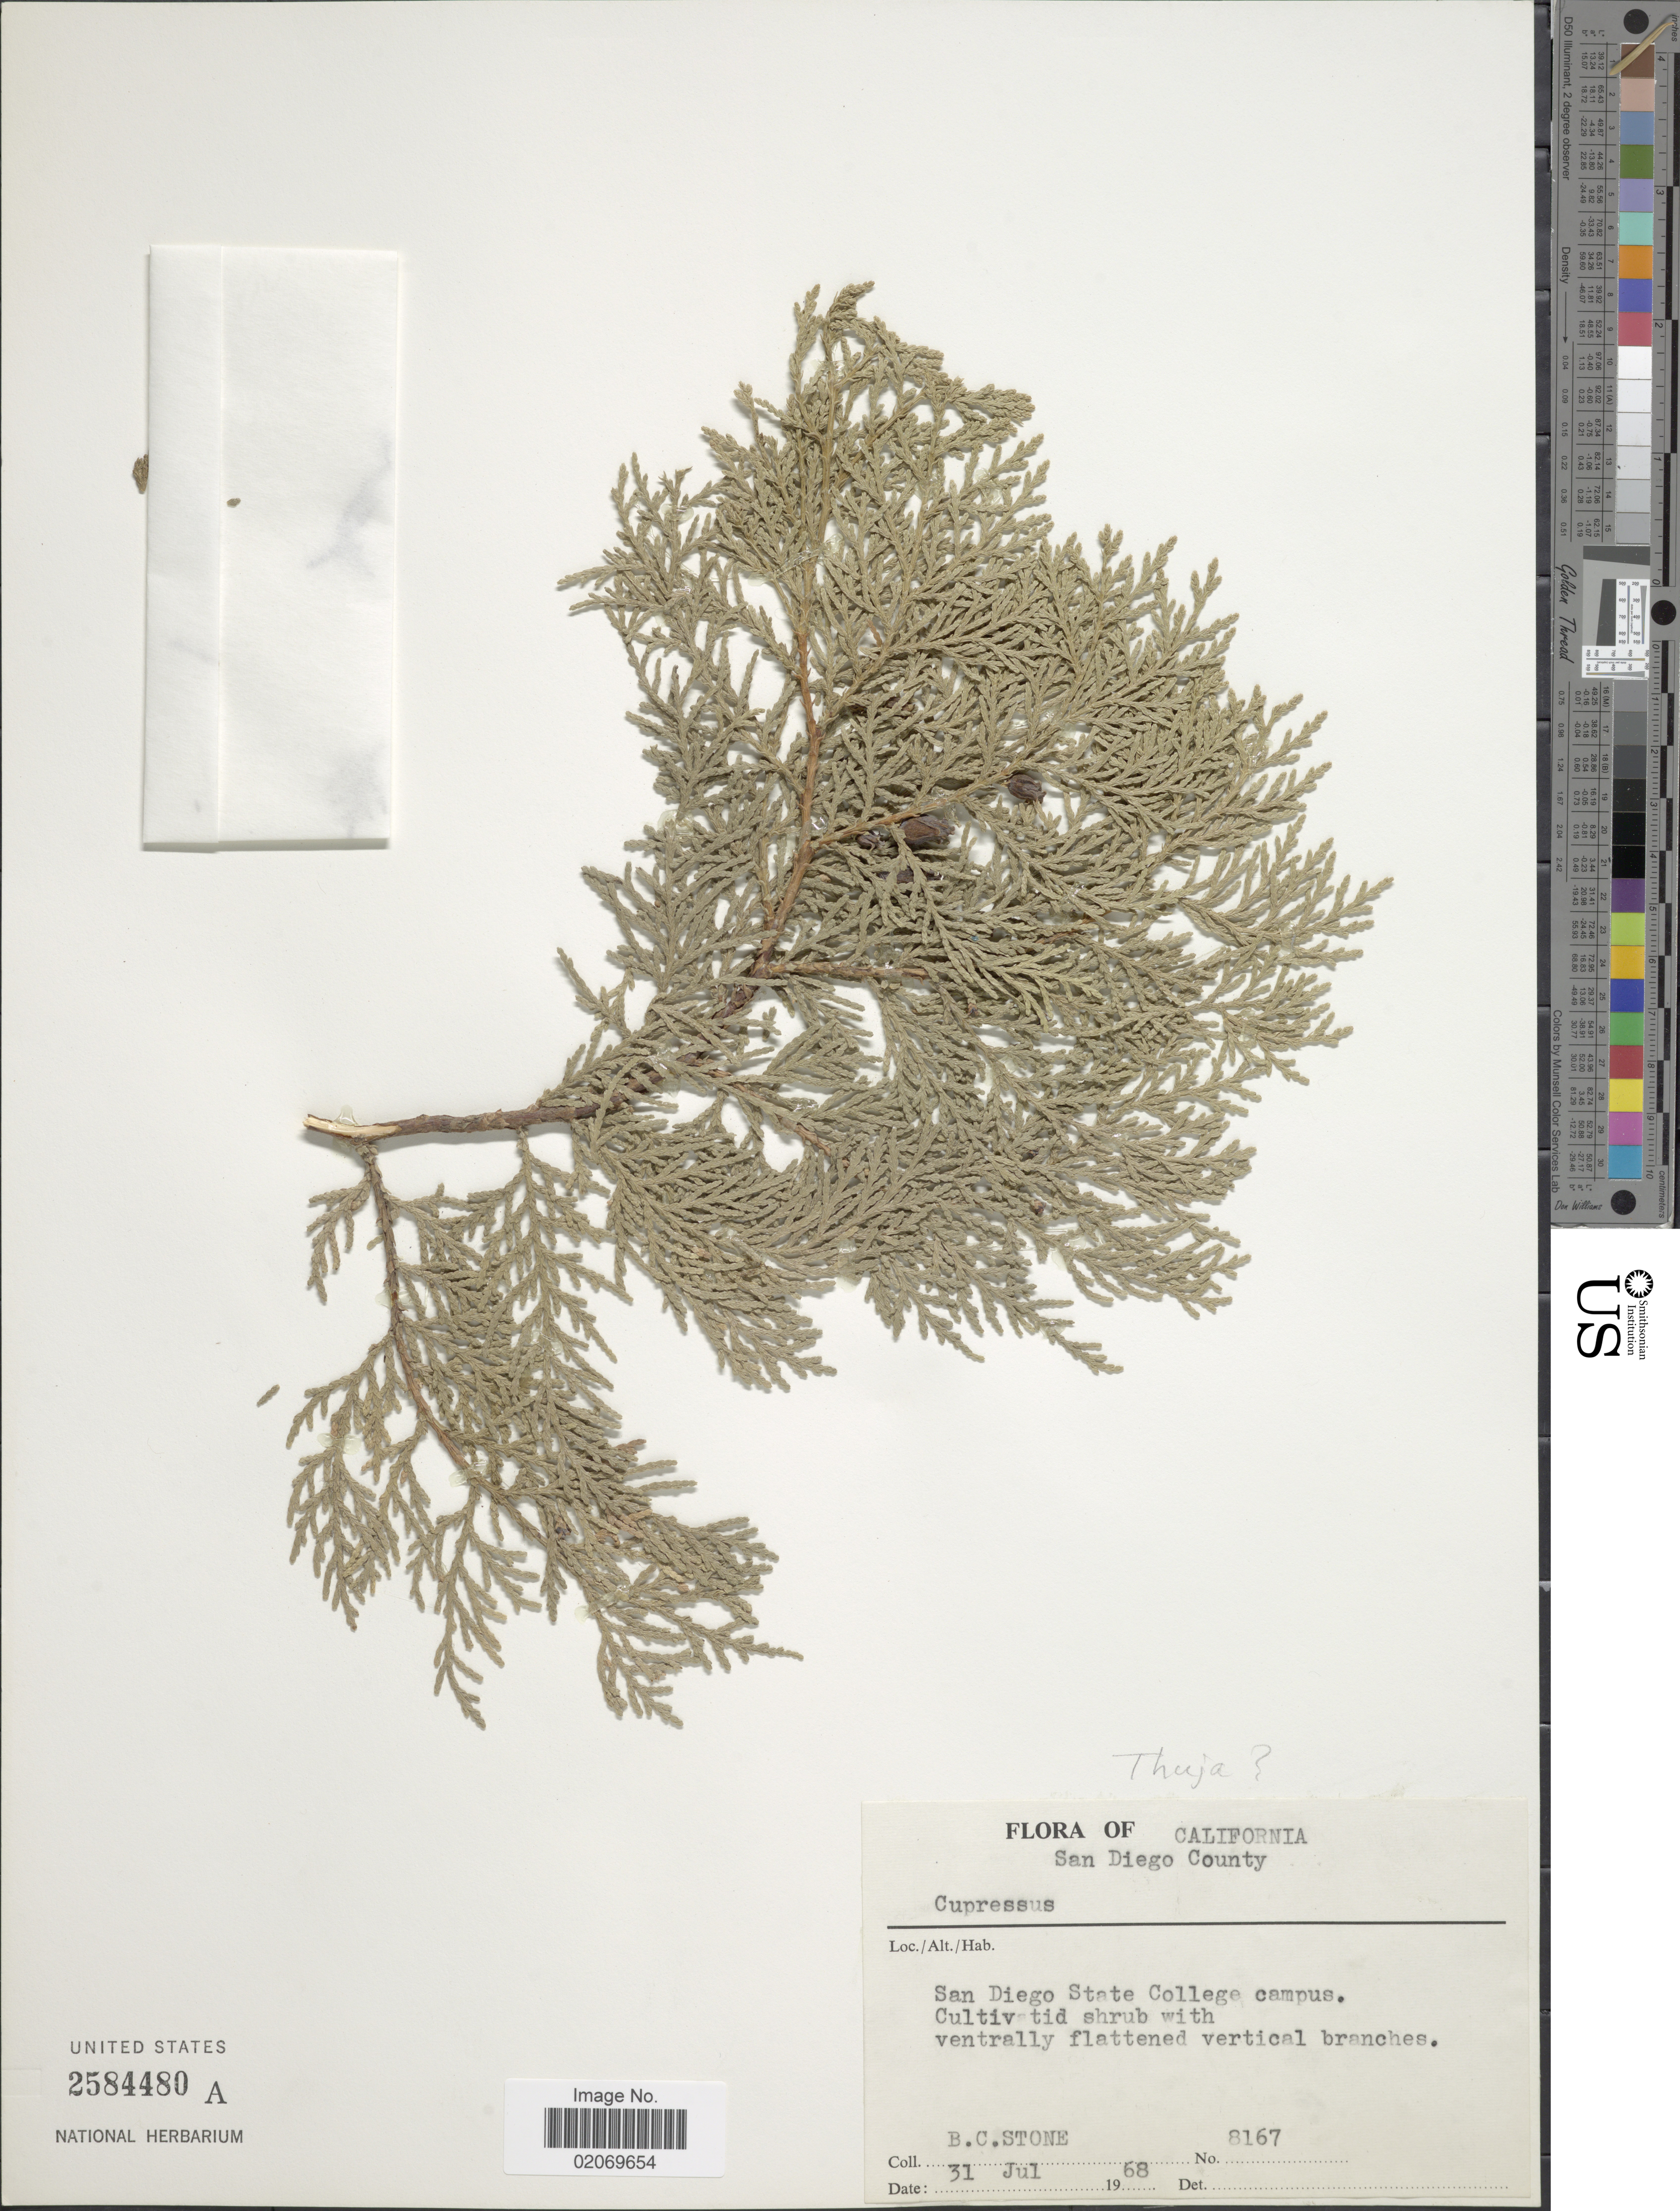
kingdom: Plantae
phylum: Tracheophyta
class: Pinopsida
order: Pinales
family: Cupressaceae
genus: Thuja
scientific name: Thuja sp.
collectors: B. C. Stone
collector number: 8167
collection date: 1968-07-31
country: United States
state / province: California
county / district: San Diego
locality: San Diego County, San Diego State College campus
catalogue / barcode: US 2584480A